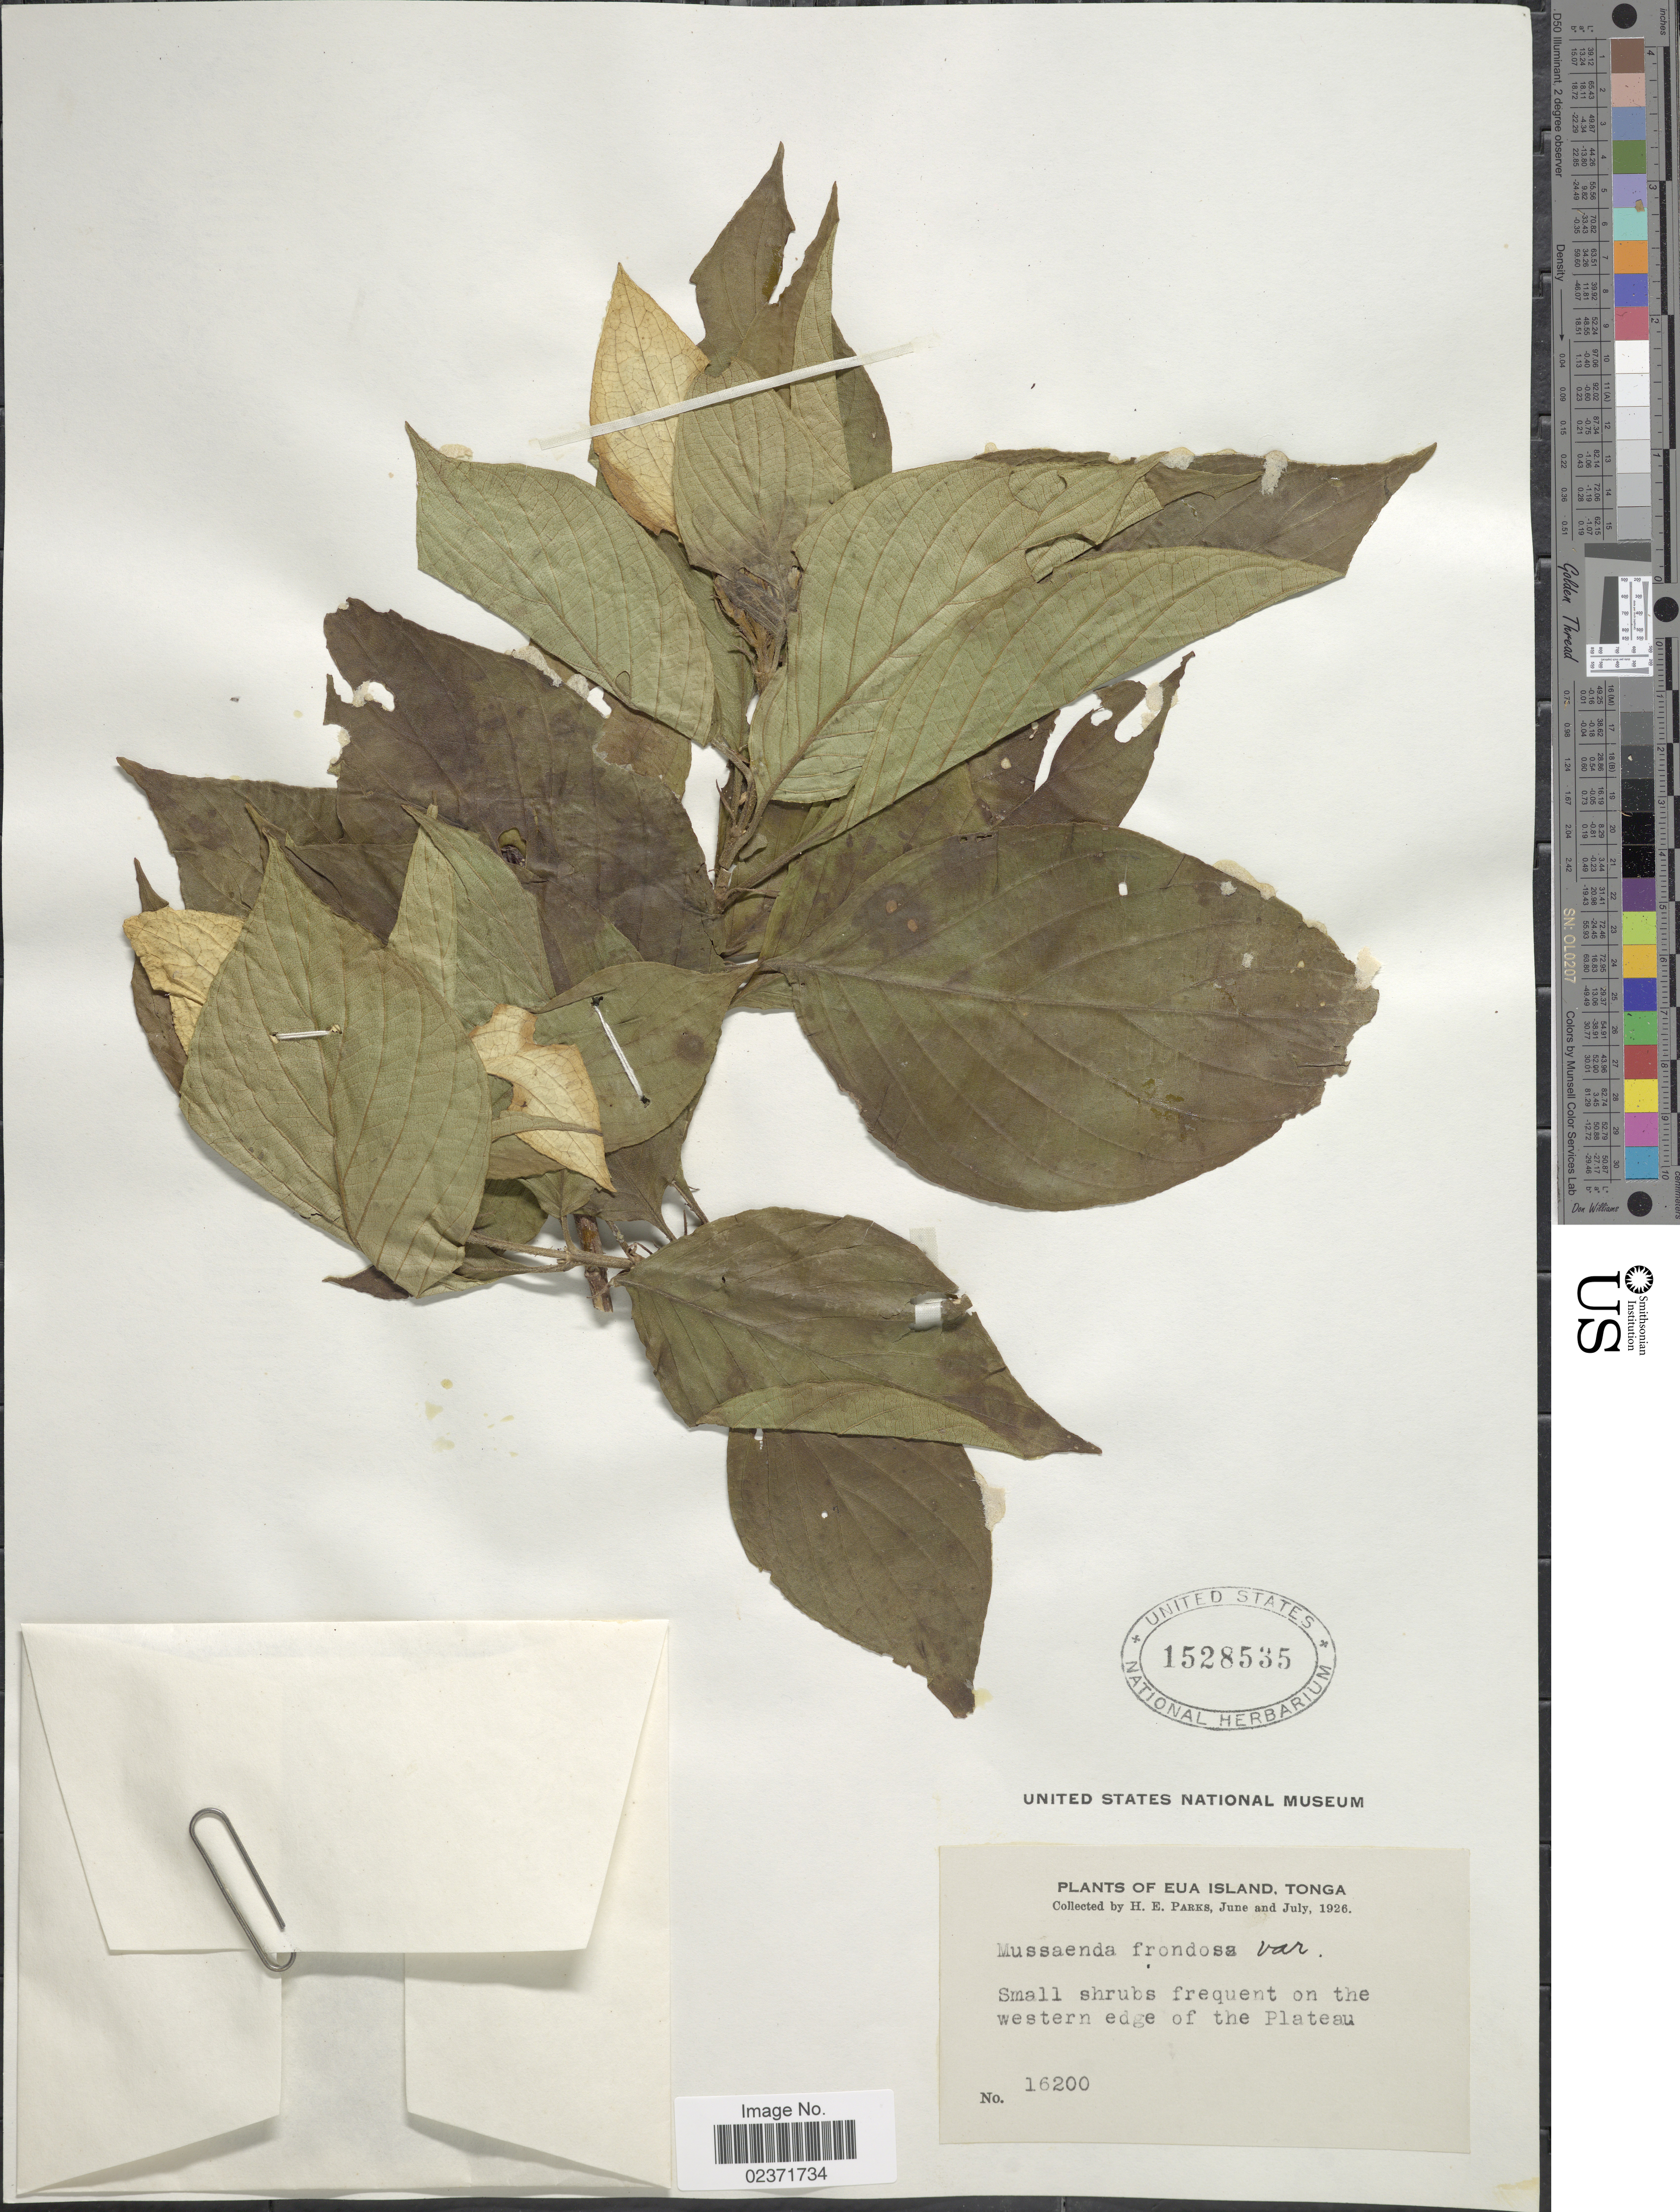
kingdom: Plantae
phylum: Tracheophyta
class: Magnoliopsida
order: Gentianales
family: Rubiaceae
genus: Mussaenda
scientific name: Mussaenda raiateensis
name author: J.W. Moore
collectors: H. E. Parks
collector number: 16200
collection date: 1926-06/1926-07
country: Tonga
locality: Eua Island. On the western edge of the Plateau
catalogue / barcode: US 1528535